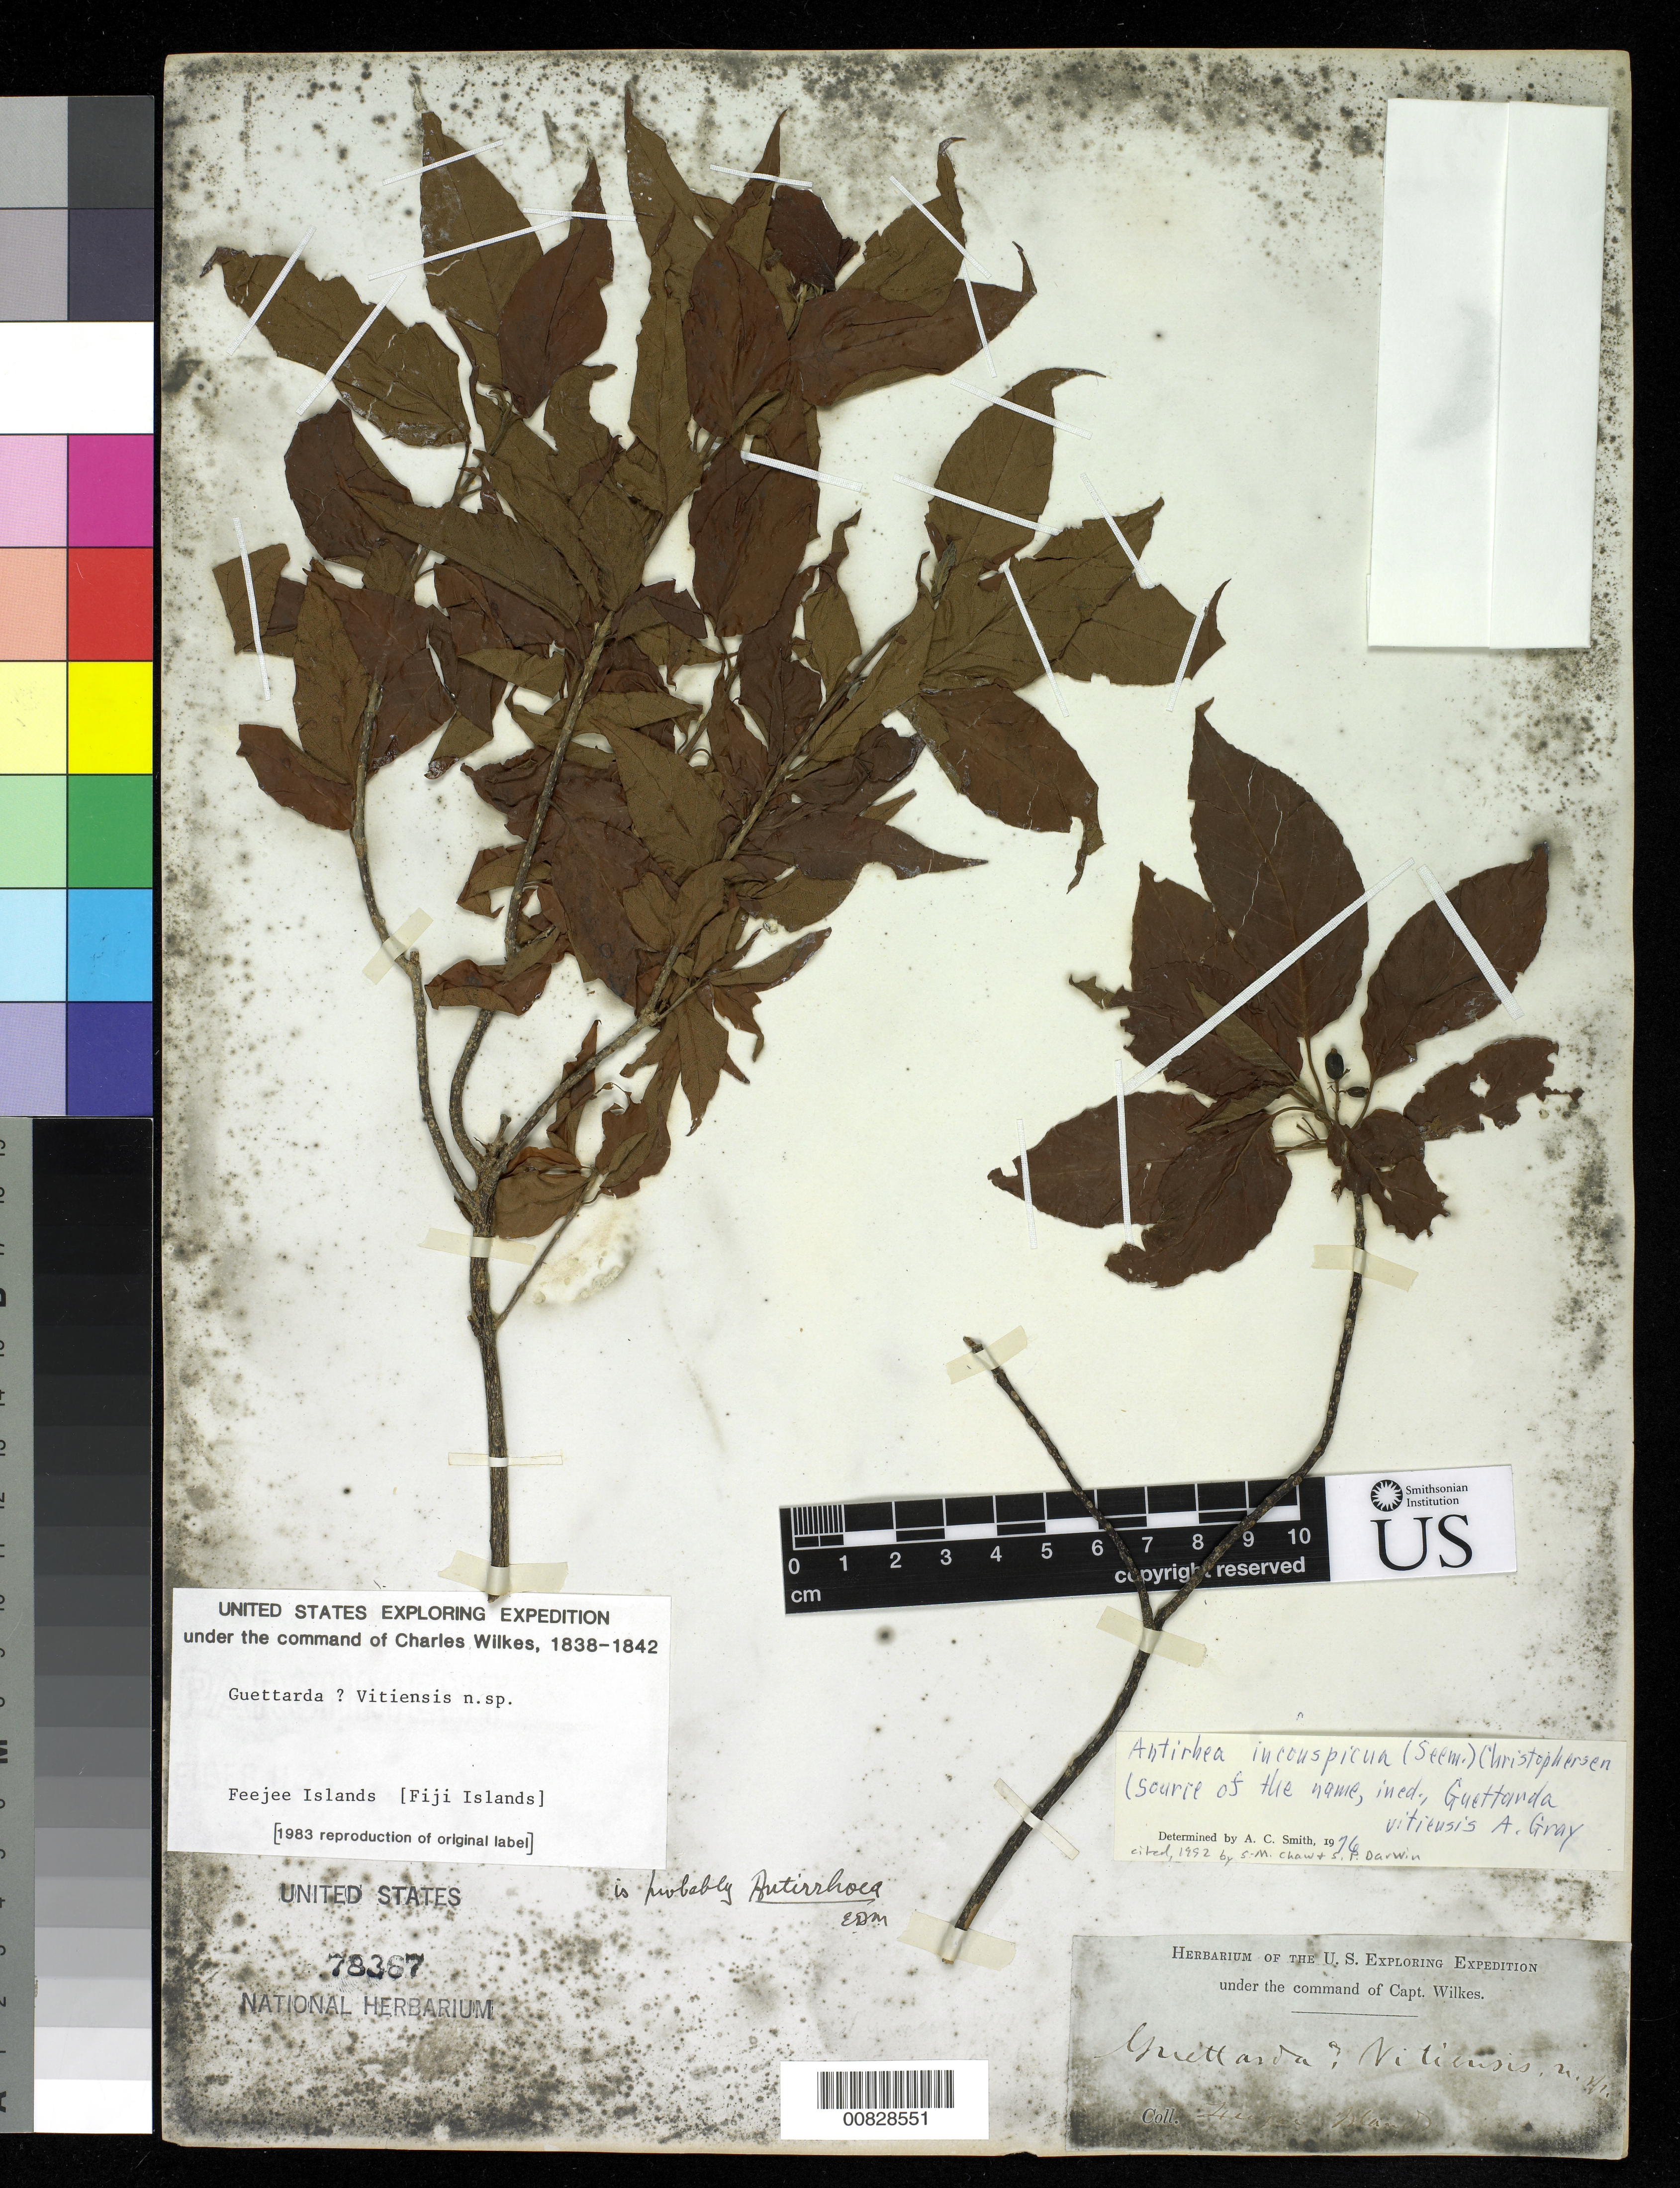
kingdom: Plantae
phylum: Tracheophyta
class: Magnoliopsida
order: Gentianales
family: Rubiaceae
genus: Antirhea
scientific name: Antirhea inconspicua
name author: (Seem.) Christoph.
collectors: Wilkes Explor. Exped.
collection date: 1838/1842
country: Fiji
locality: Feejee Islands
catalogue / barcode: US 78367